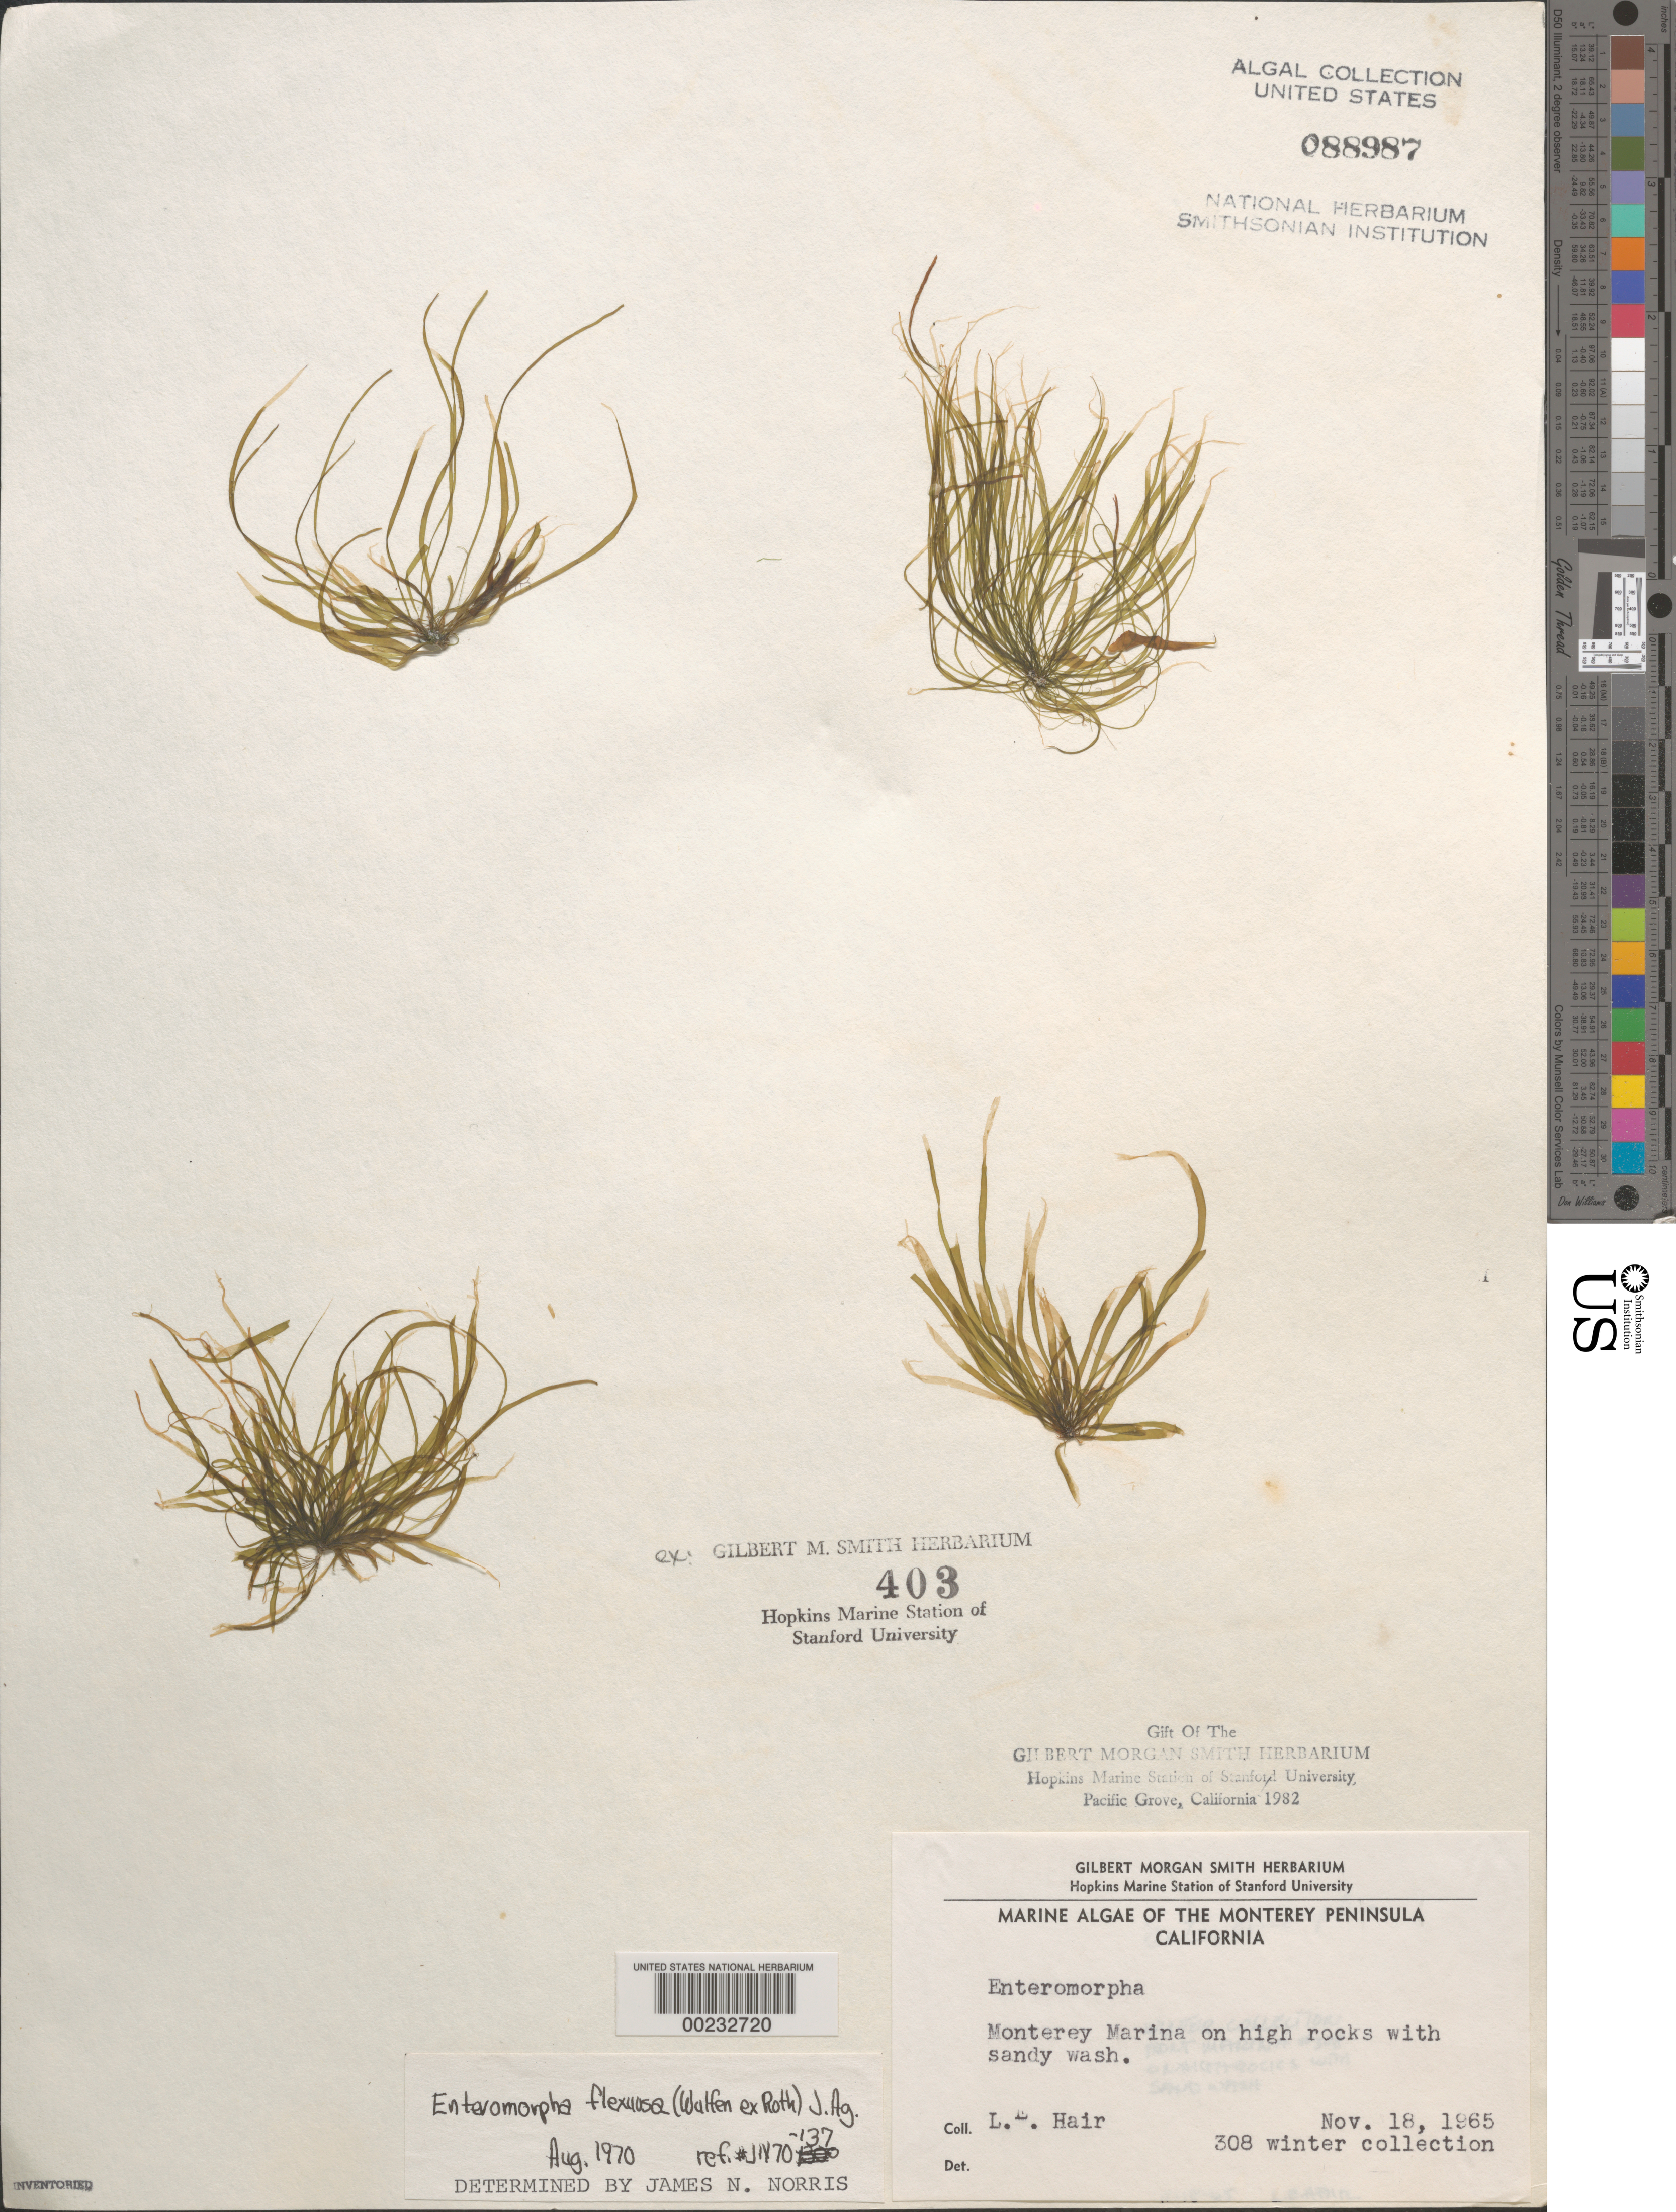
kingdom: Plantae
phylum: Chlorophyta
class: Ulvophyceae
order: Ulvales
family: Ulvaceae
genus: Ulva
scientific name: Ulva flexuosa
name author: Wulfen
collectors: L. Hair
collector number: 308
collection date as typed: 18 Nov 1965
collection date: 1965-11-18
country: United States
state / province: California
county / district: Monterey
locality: Monterey Marina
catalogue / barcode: US 88987